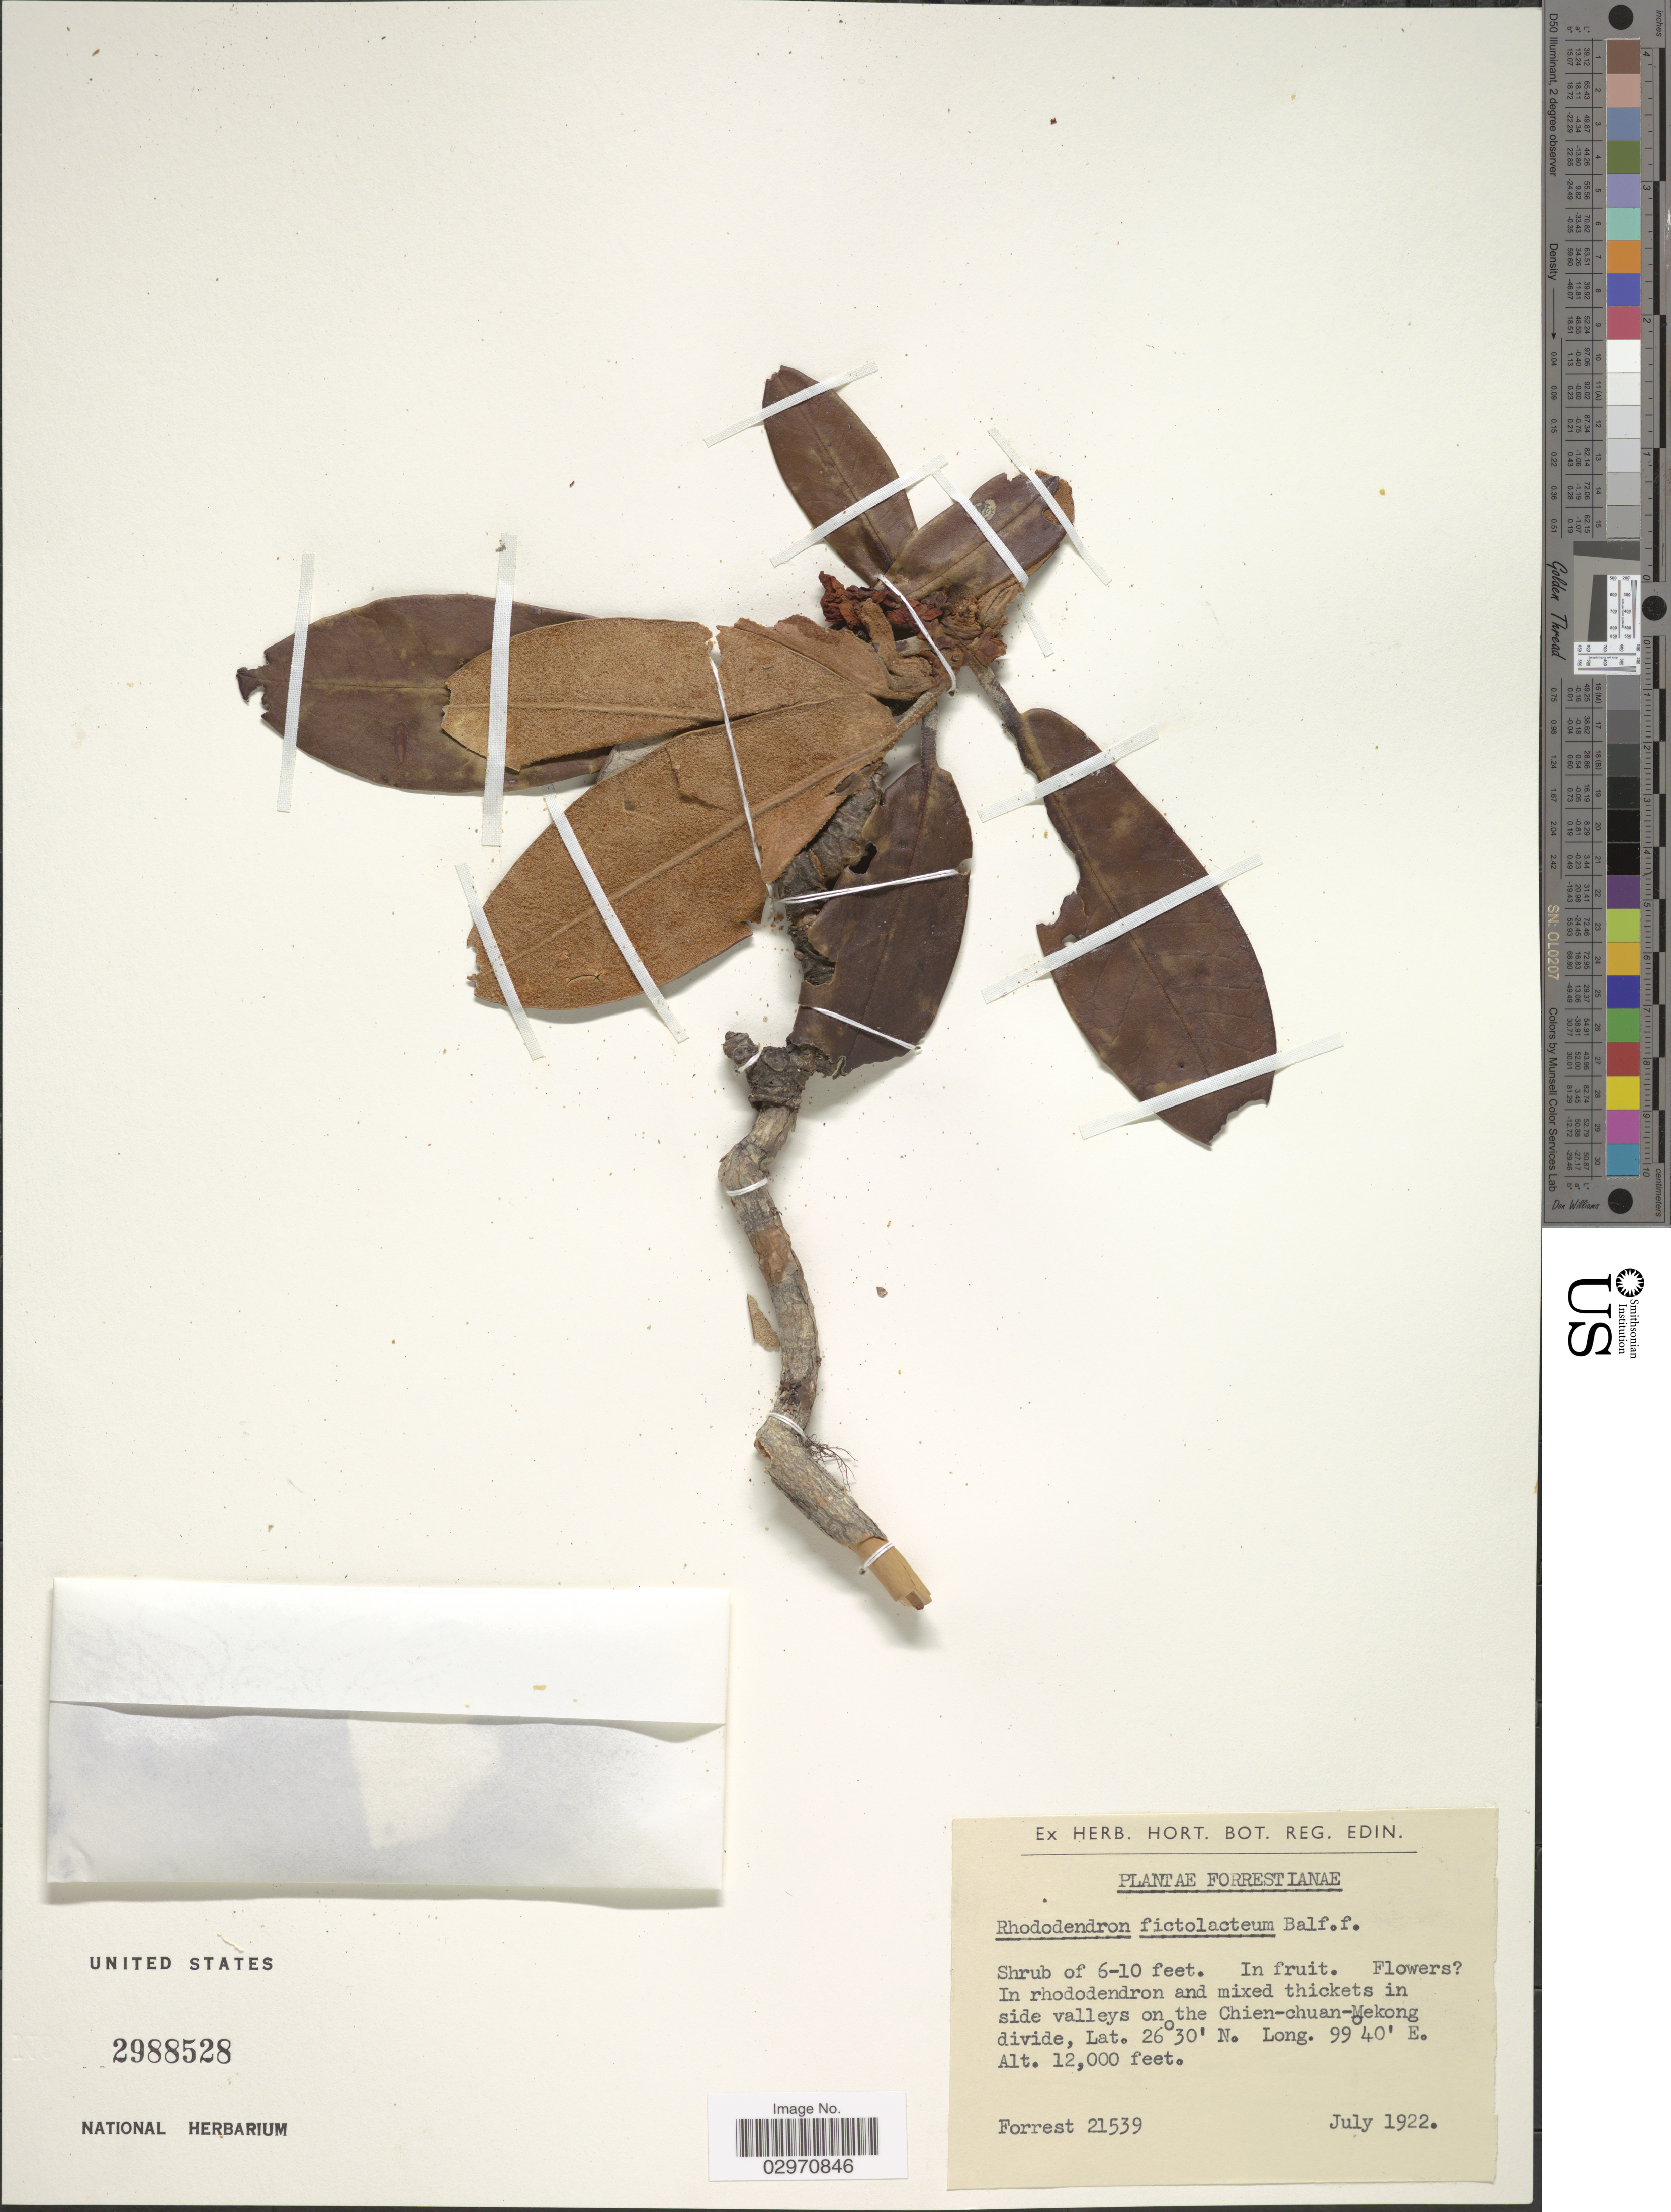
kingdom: Plantae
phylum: Tracheophyta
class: Magnoliopsida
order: Ericales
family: Ericaceae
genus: Rhododendron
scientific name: Rhododendron fictolacteum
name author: Balf. f.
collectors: -. Forrest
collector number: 21539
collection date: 1922-07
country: China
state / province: Yunnan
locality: In side valleys on the Chien-chuan-Mekong divide.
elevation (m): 3658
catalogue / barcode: US 2988528